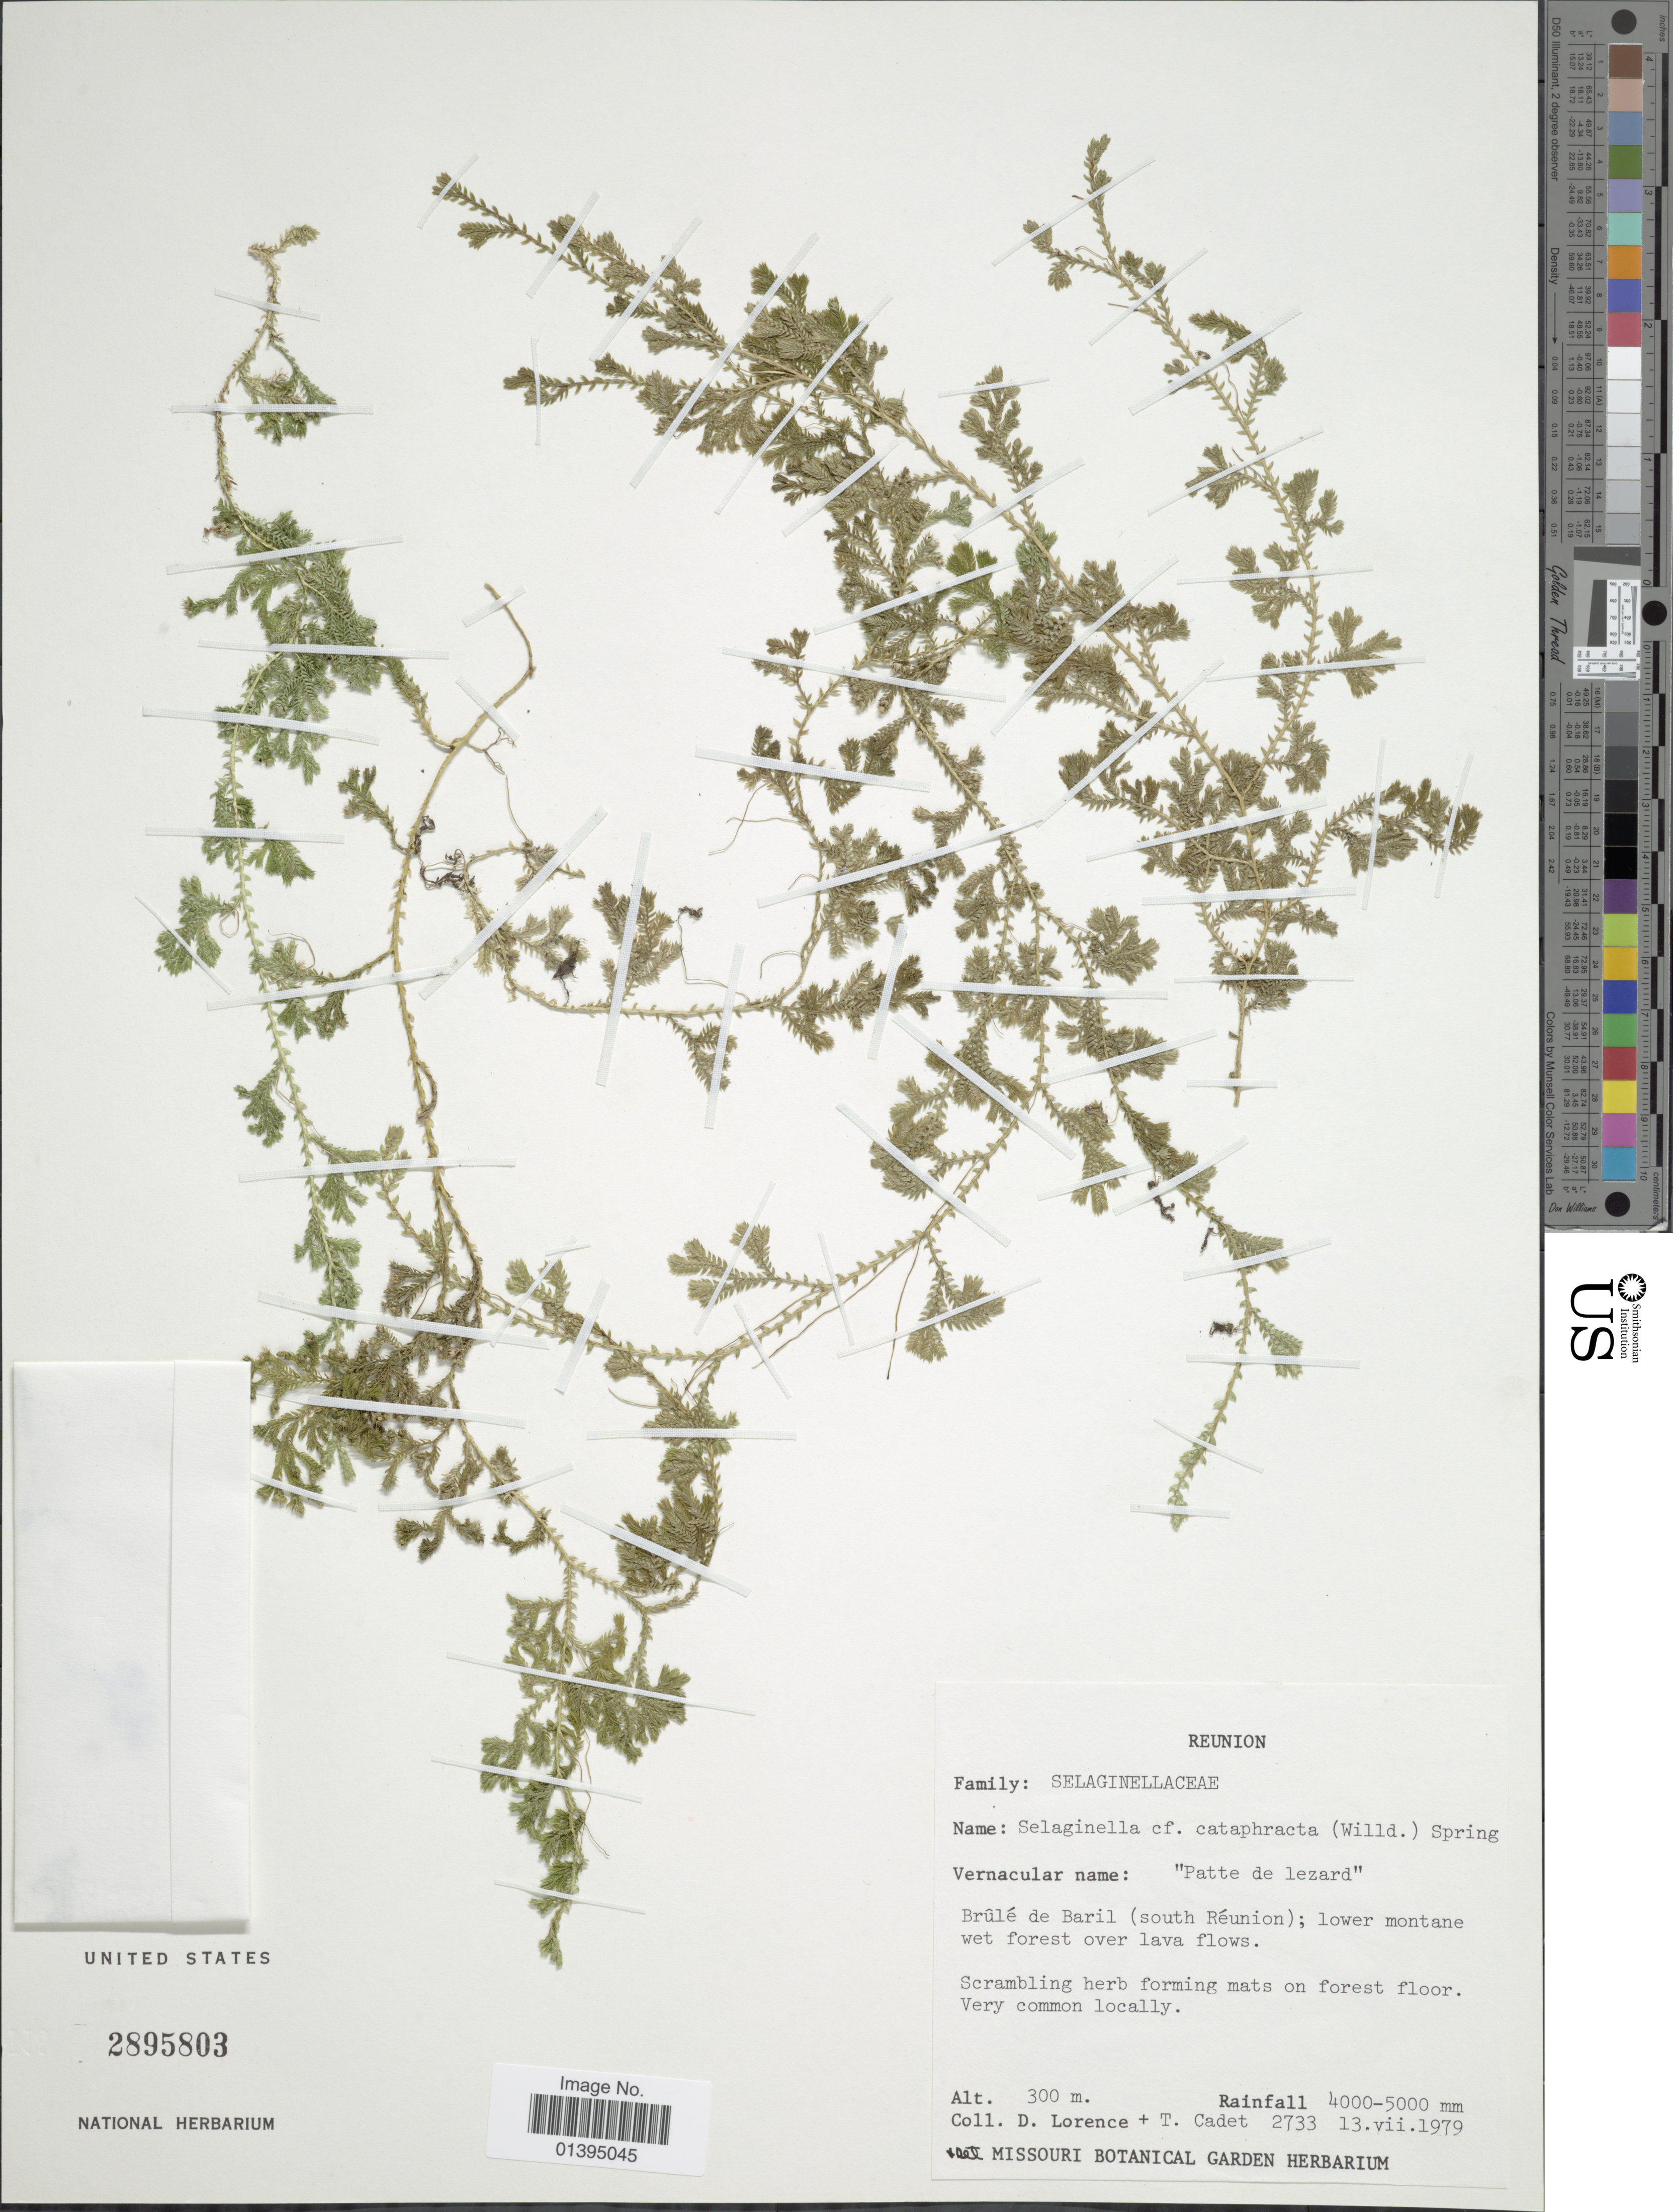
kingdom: Plantae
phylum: Tracheophyta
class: Lycopodiopsida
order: Selaginellales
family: Selaginellaceae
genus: Selaginella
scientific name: Selaginella sp.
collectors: D. Lorence & T. Cadet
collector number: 2733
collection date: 1979-07-13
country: Reunion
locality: Brûle de Baril (south Reunion)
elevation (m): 4000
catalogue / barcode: US 2895803